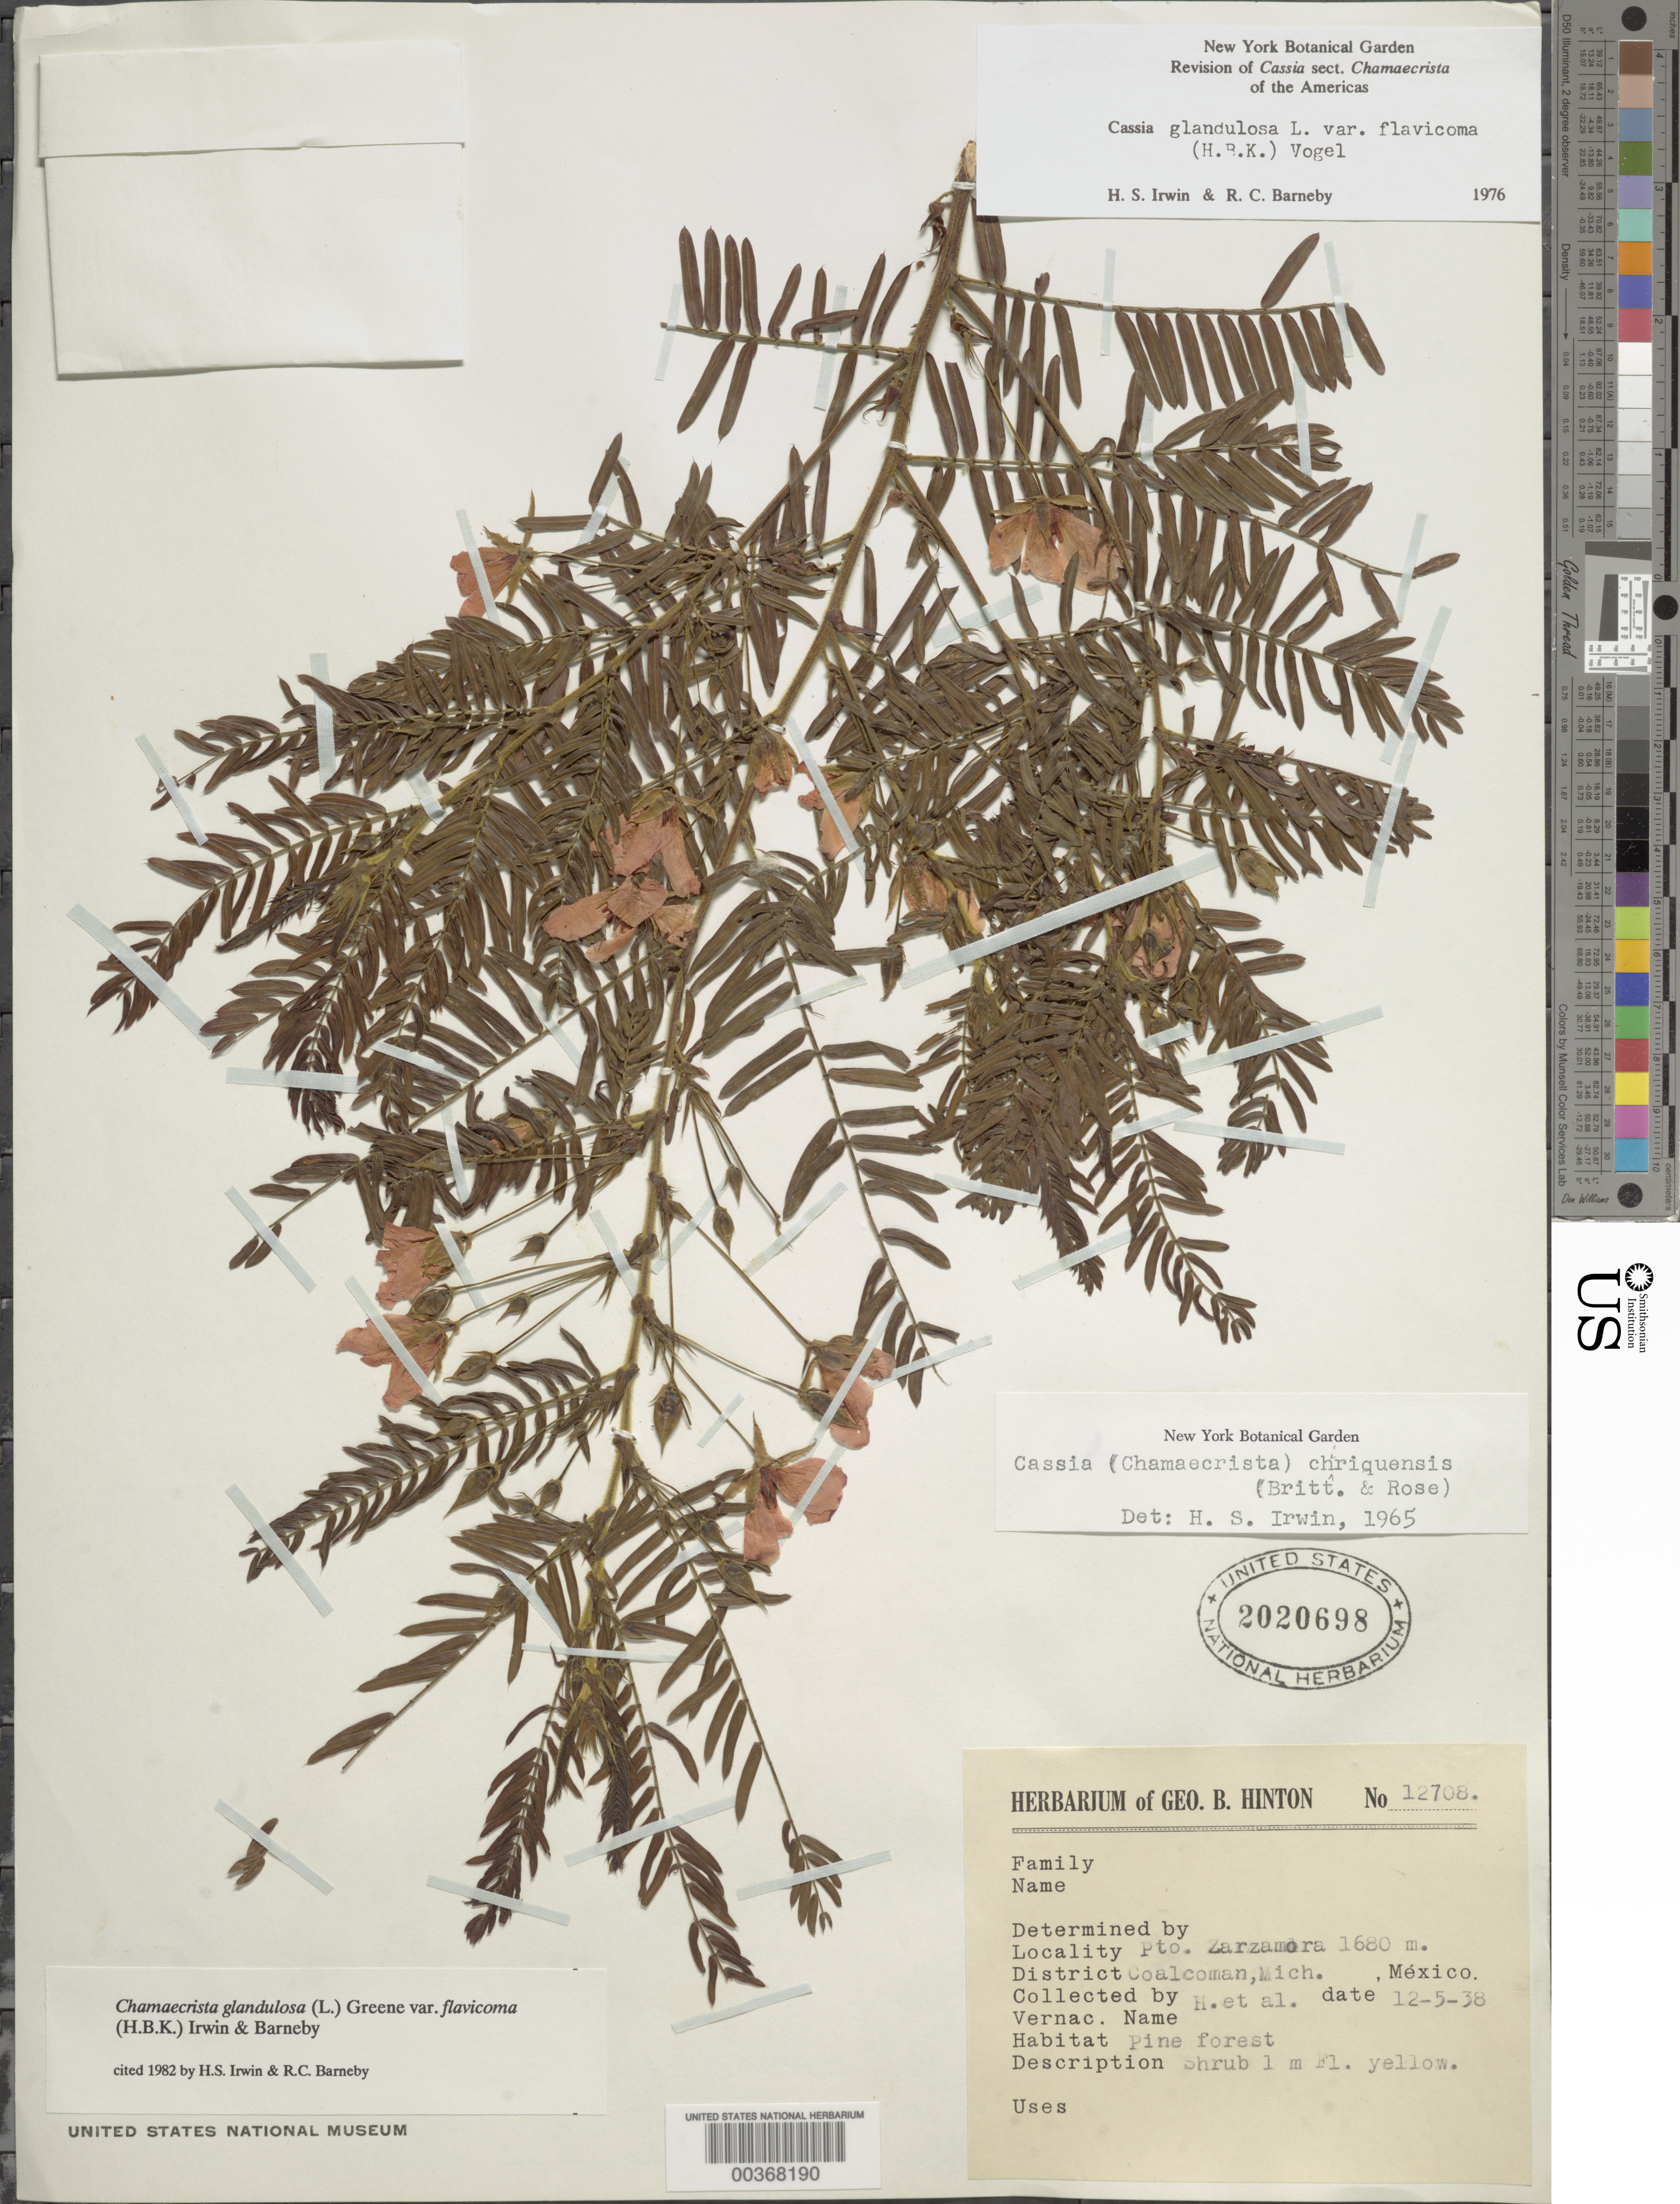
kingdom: Plantae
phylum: Tracheophyta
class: Magnoliopsida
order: Fabales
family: Fabaceae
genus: Chamaecrista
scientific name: Chamaecrista glandulosa var. flavicoma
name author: (Kunth) H.S. Irwin & Barneby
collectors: G. B. Hinton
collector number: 12708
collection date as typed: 12 May 1938 or 05 Dec 1938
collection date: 1938-05-12 or 1938-12-05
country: Mexico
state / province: Michoacán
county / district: Coalcomán De Vazquez Pallares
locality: Coalcomán Mun. (?), Pto. Zarzamora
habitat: Pine forest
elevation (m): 1680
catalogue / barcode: US 2020698